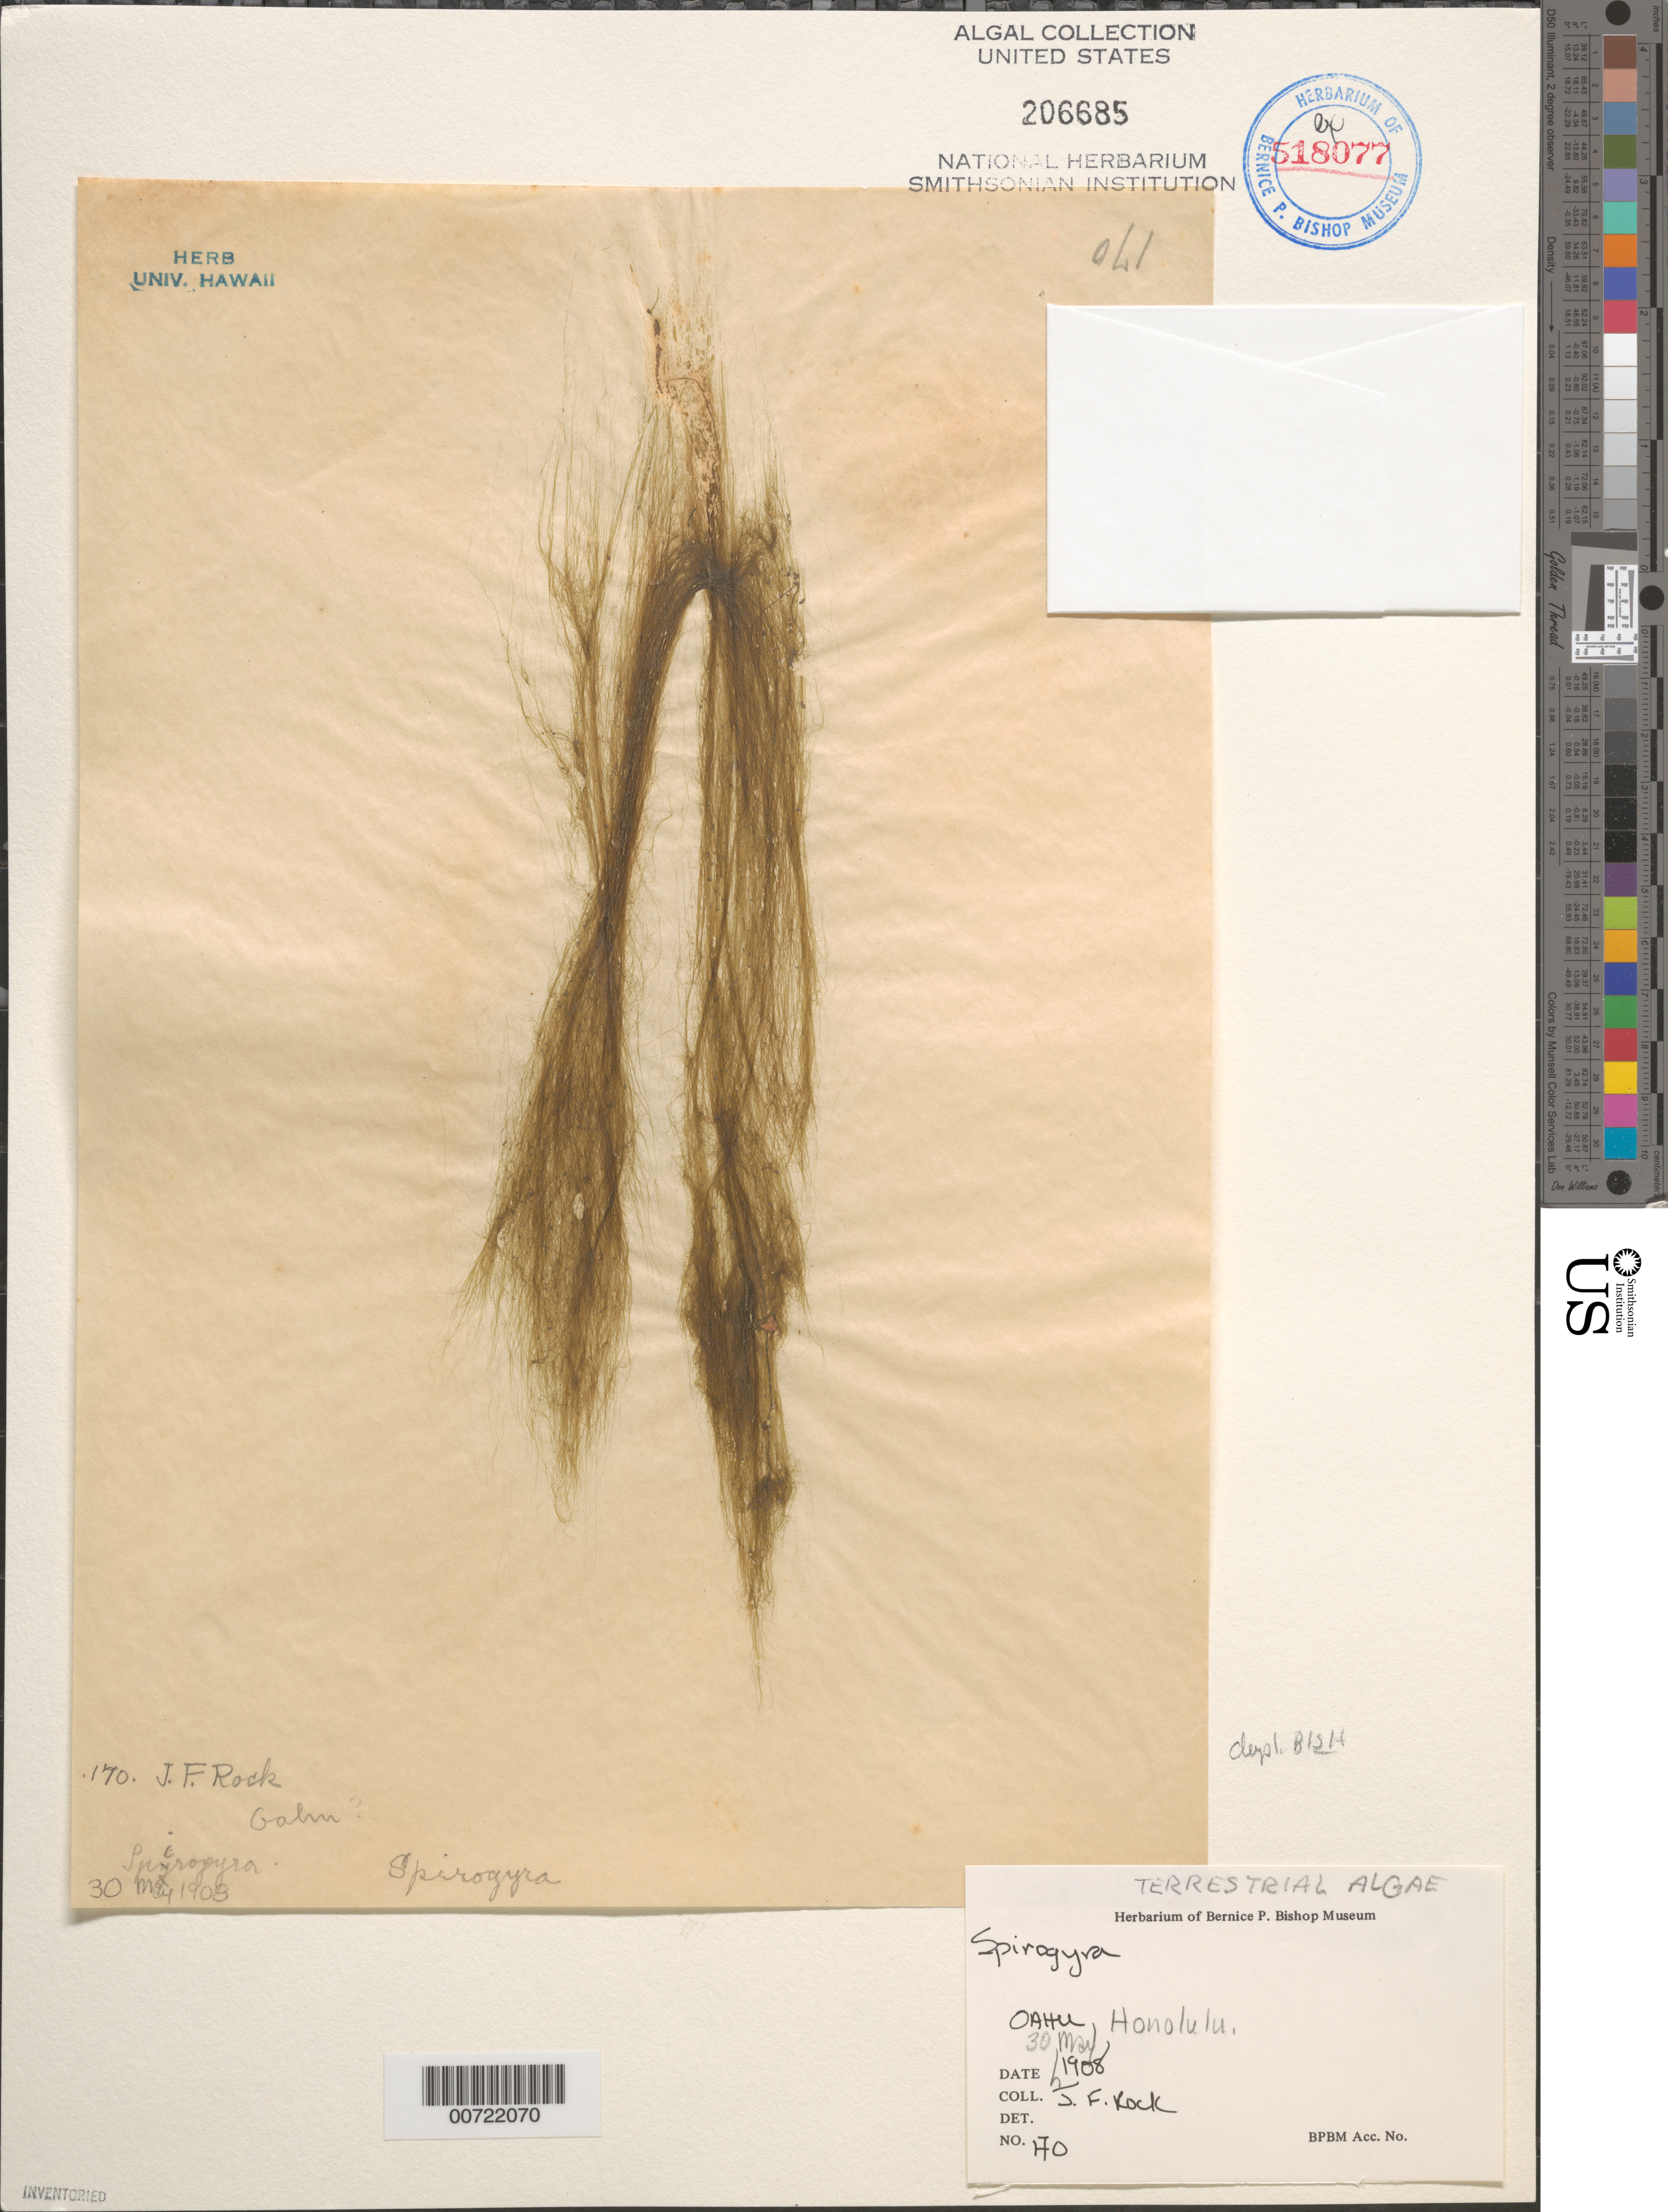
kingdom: Plantae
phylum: Charophyta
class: Zygnematophyceae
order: Zygnematales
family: Zygnemataceae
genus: Spirogyra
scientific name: Spirogyra sp.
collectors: J. F. Rock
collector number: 170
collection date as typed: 30 May 1908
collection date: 1908-05-30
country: United States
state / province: Hawaii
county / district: Honolulu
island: Oahu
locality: Honolulu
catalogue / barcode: US 206685